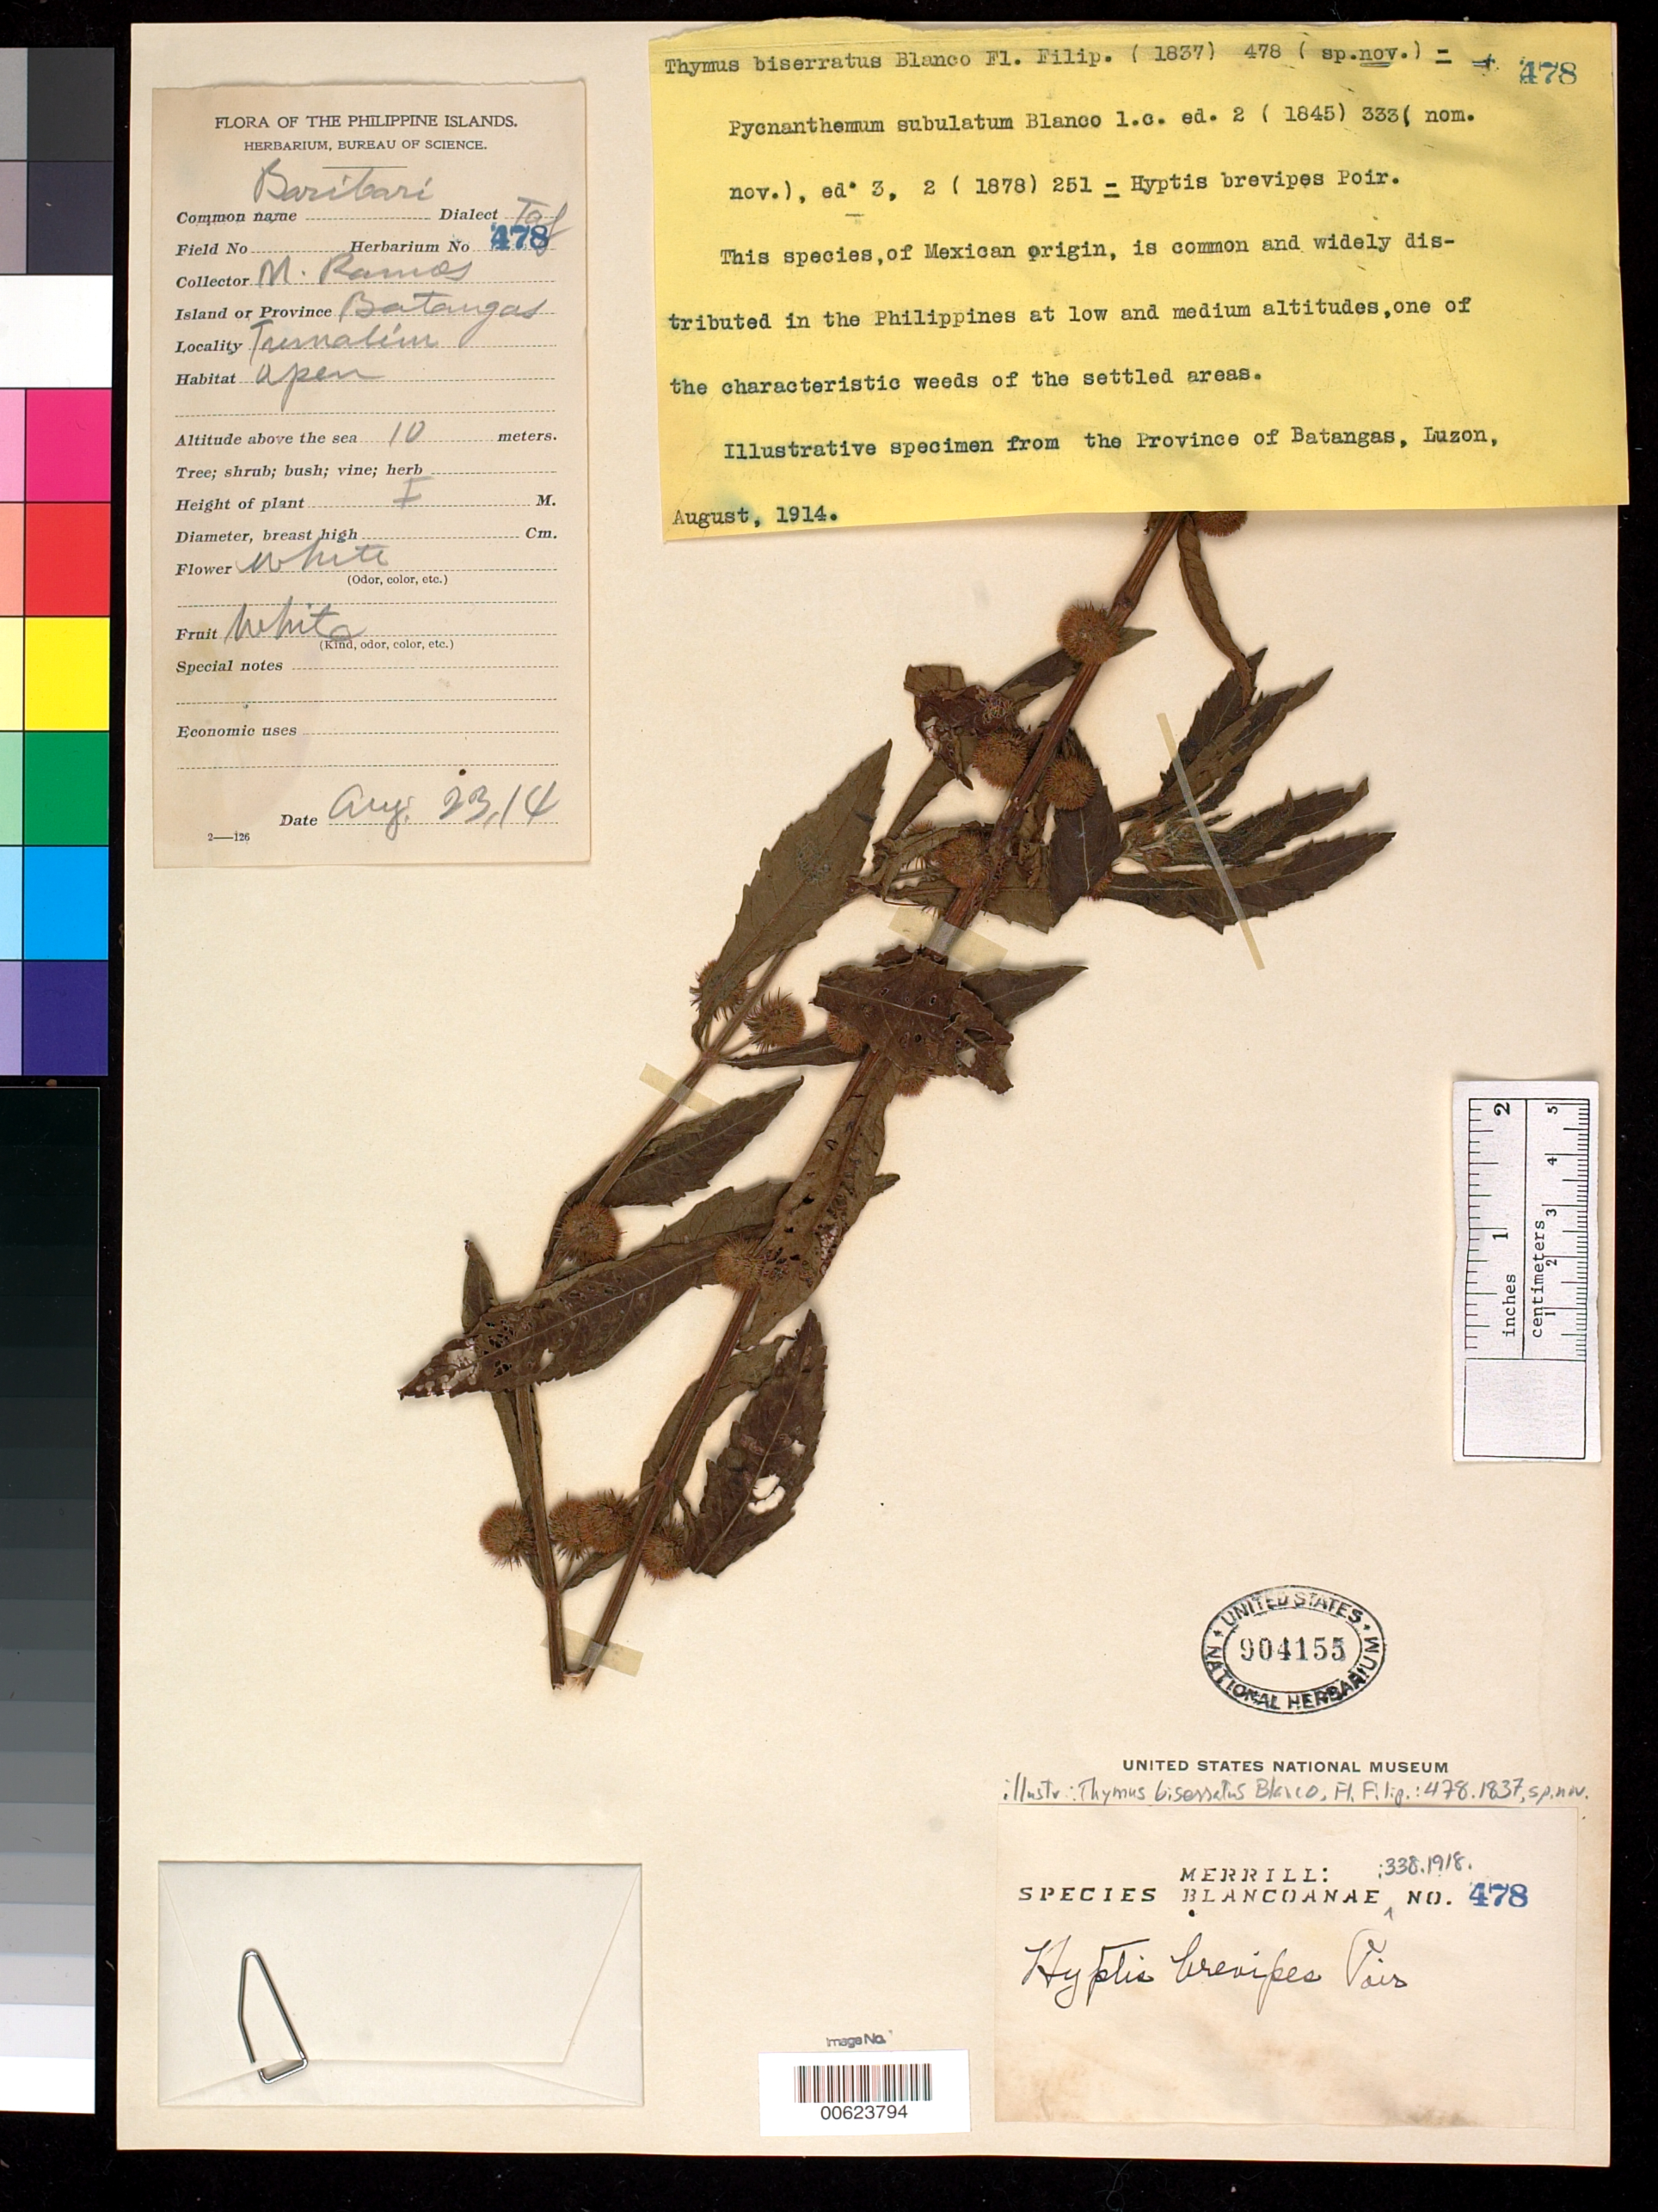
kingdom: Plantae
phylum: Tracheophyta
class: Magnoliopsida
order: Lamiales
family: Lamiaceae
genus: Thymus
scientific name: Thymus biserratus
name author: Blanco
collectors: M. Ramos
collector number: Sp. Blancoan. 0478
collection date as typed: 23 Aug 1914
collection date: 1914-08-23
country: Philippines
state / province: Calabarzon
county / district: Batangas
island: Luzon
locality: Turnalim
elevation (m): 10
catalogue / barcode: US 904155